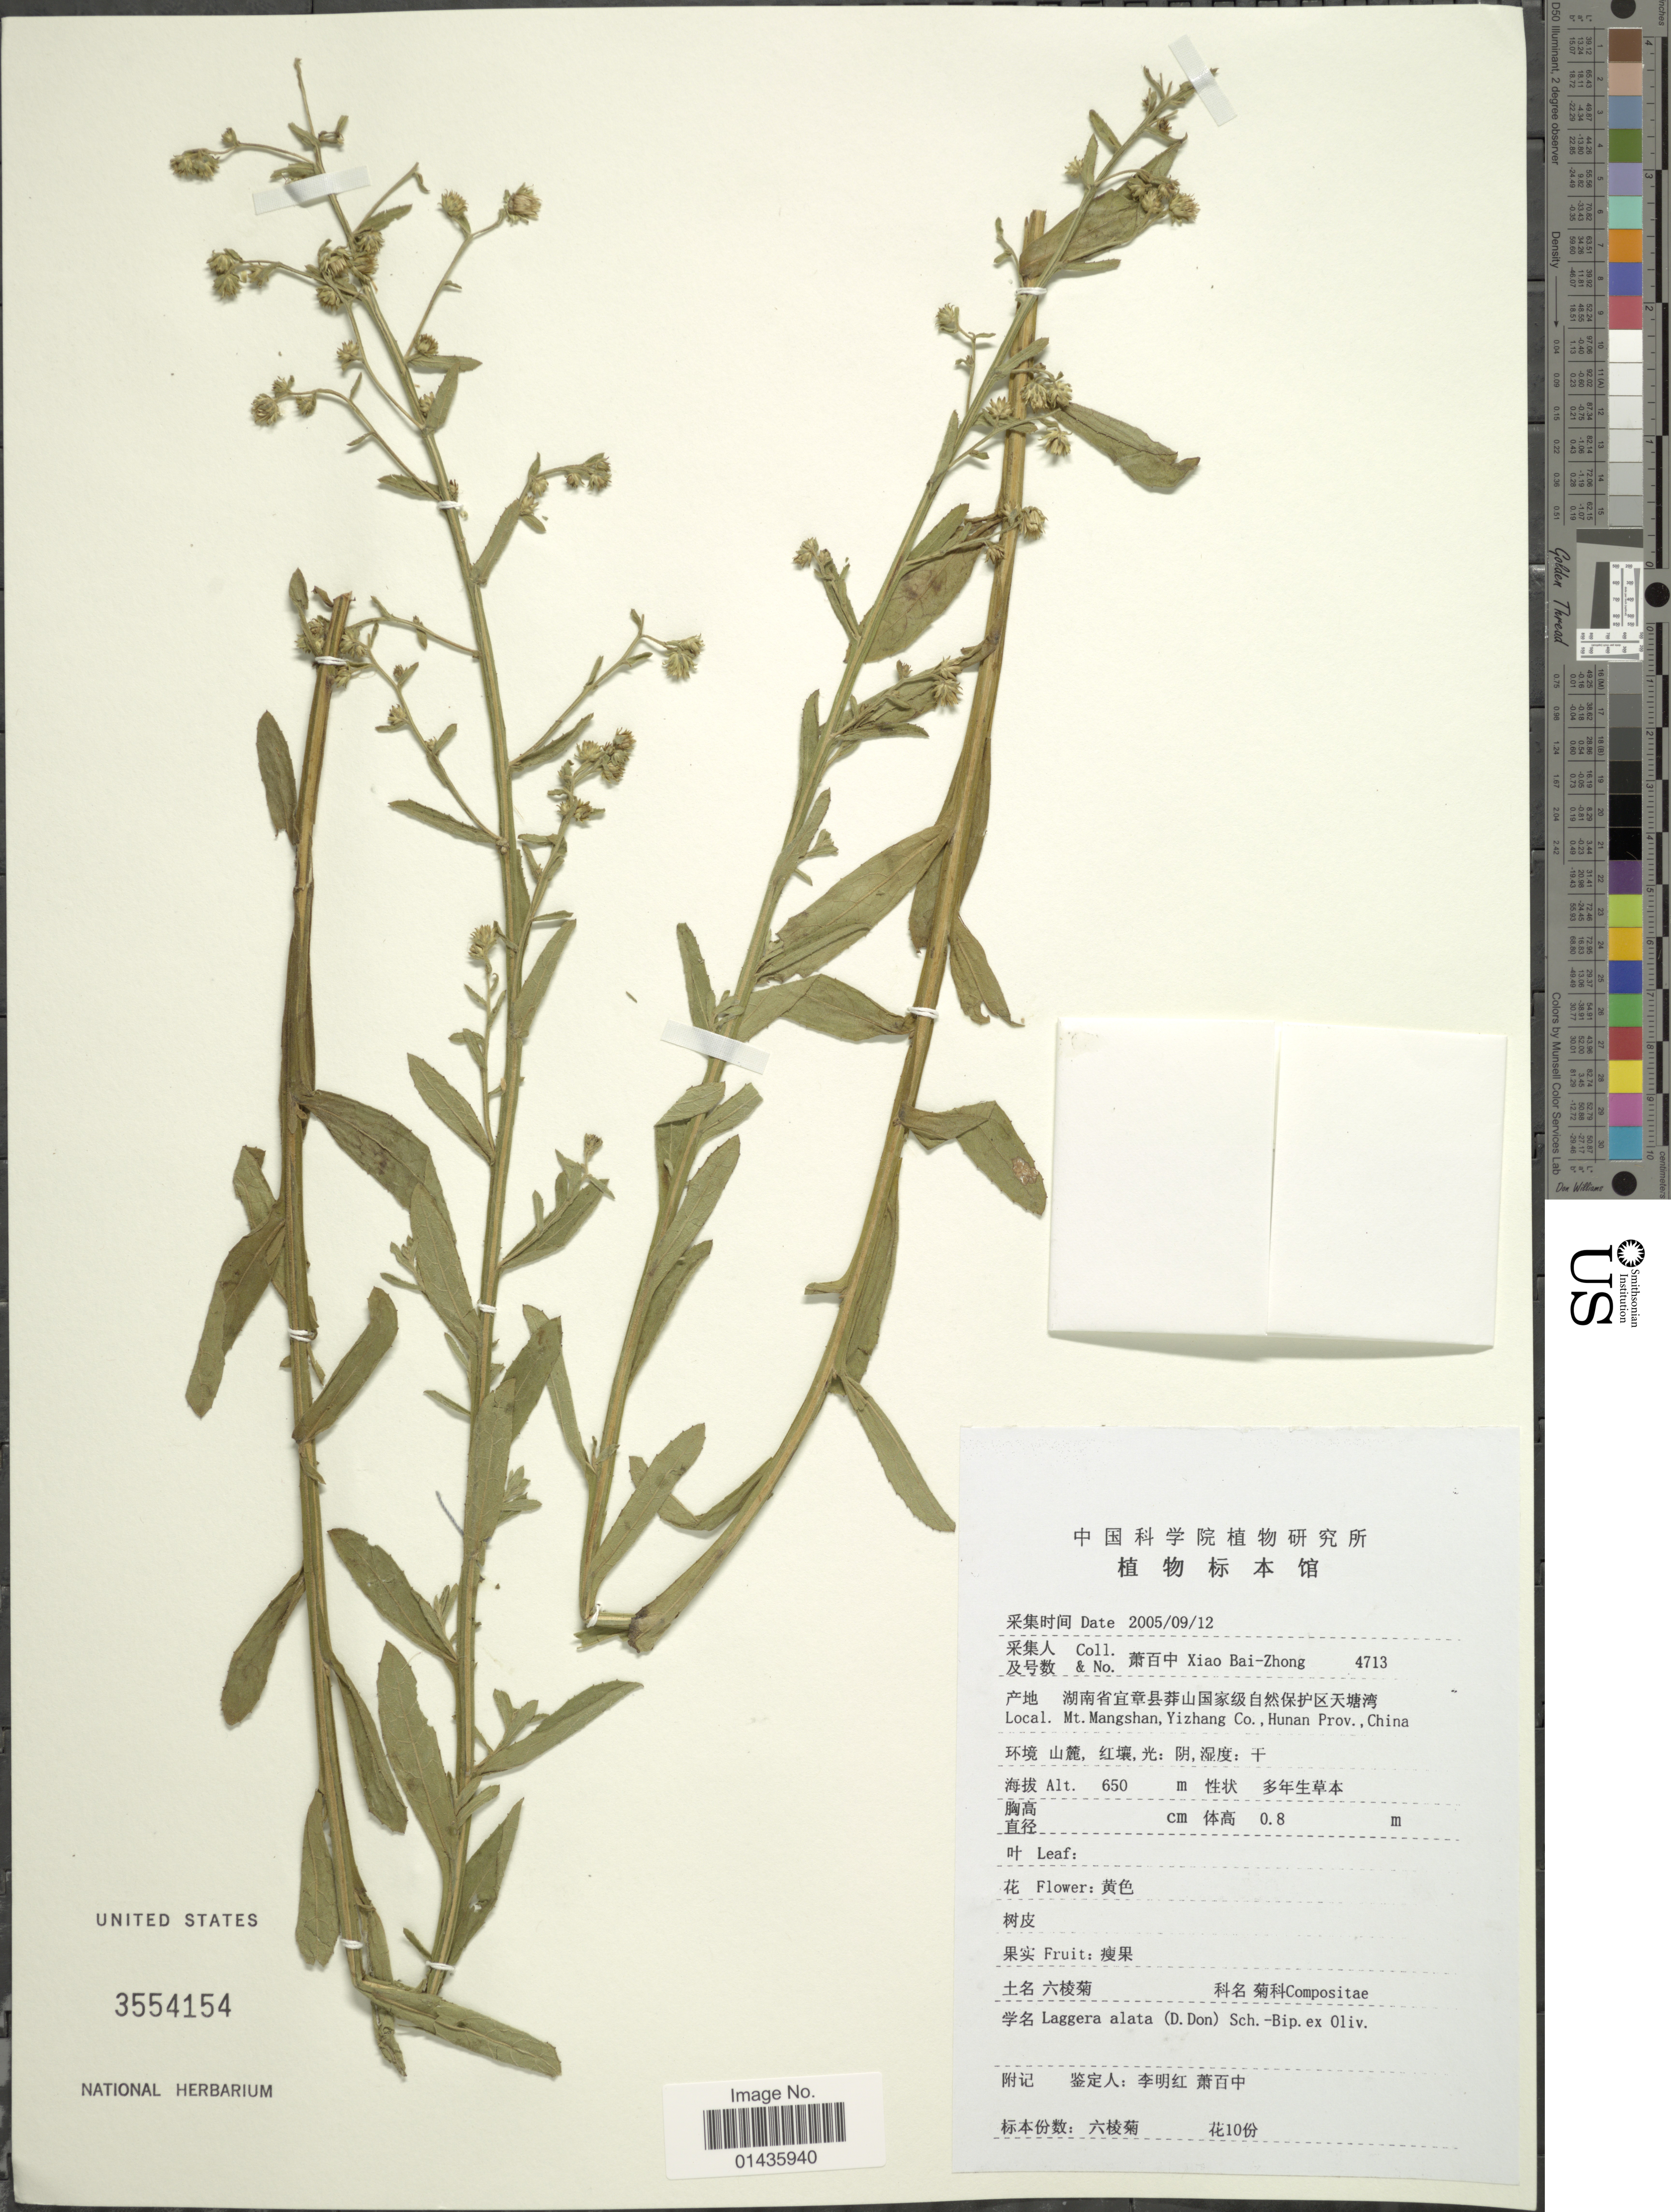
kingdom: Plantae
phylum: Tracheophyta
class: Magnoliopsida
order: Asterales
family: Asteraceae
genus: Laggera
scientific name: Laggera alata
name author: Sch. Bip.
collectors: B. Z. Xiao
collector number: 4713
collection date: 2005-09-12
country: China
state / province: Hunan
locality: Mt. Mangshan, Yizhang Co.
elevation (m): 650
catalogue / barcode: US 3554154